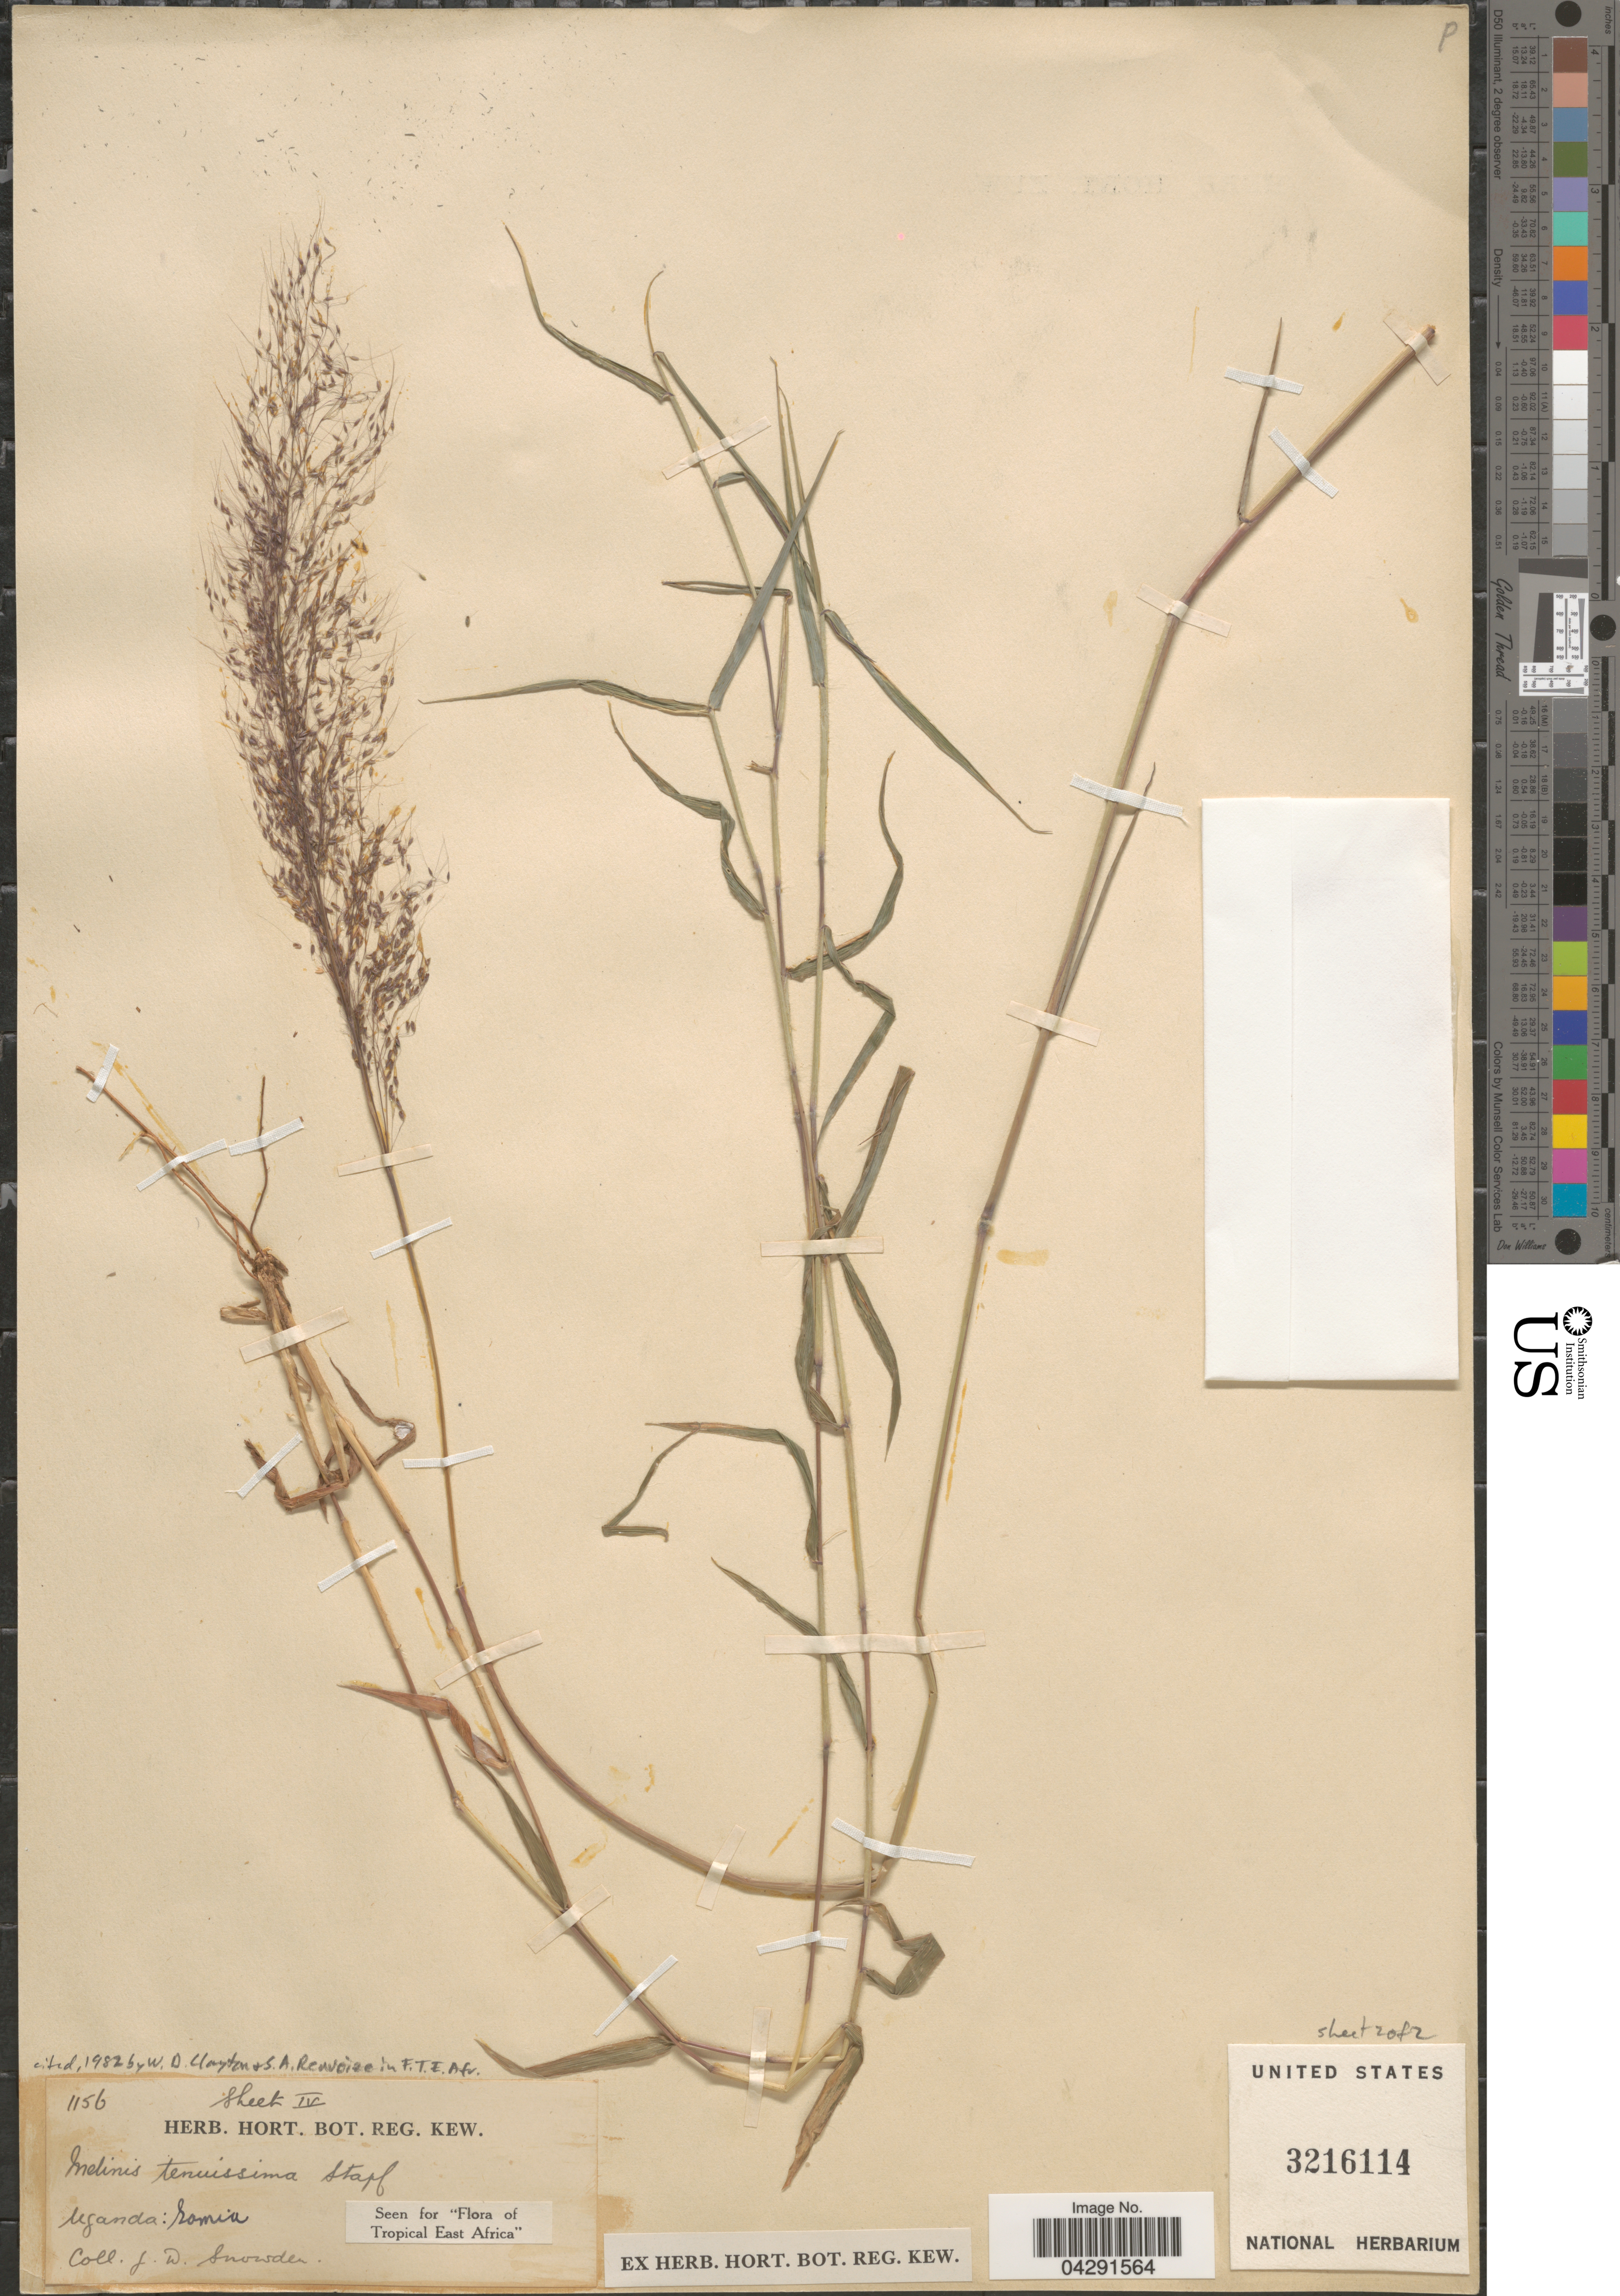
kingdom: Plantae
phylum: Tracheophyta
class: Liliopsida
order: Poales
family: Poaceae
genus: Melinis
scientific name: Melinis tenuissima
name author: Stapf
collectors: J. Snowden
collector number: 1156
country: Uganda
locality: Gomia [interpreted]. Tropical East Africa.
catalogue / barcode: US 3216114